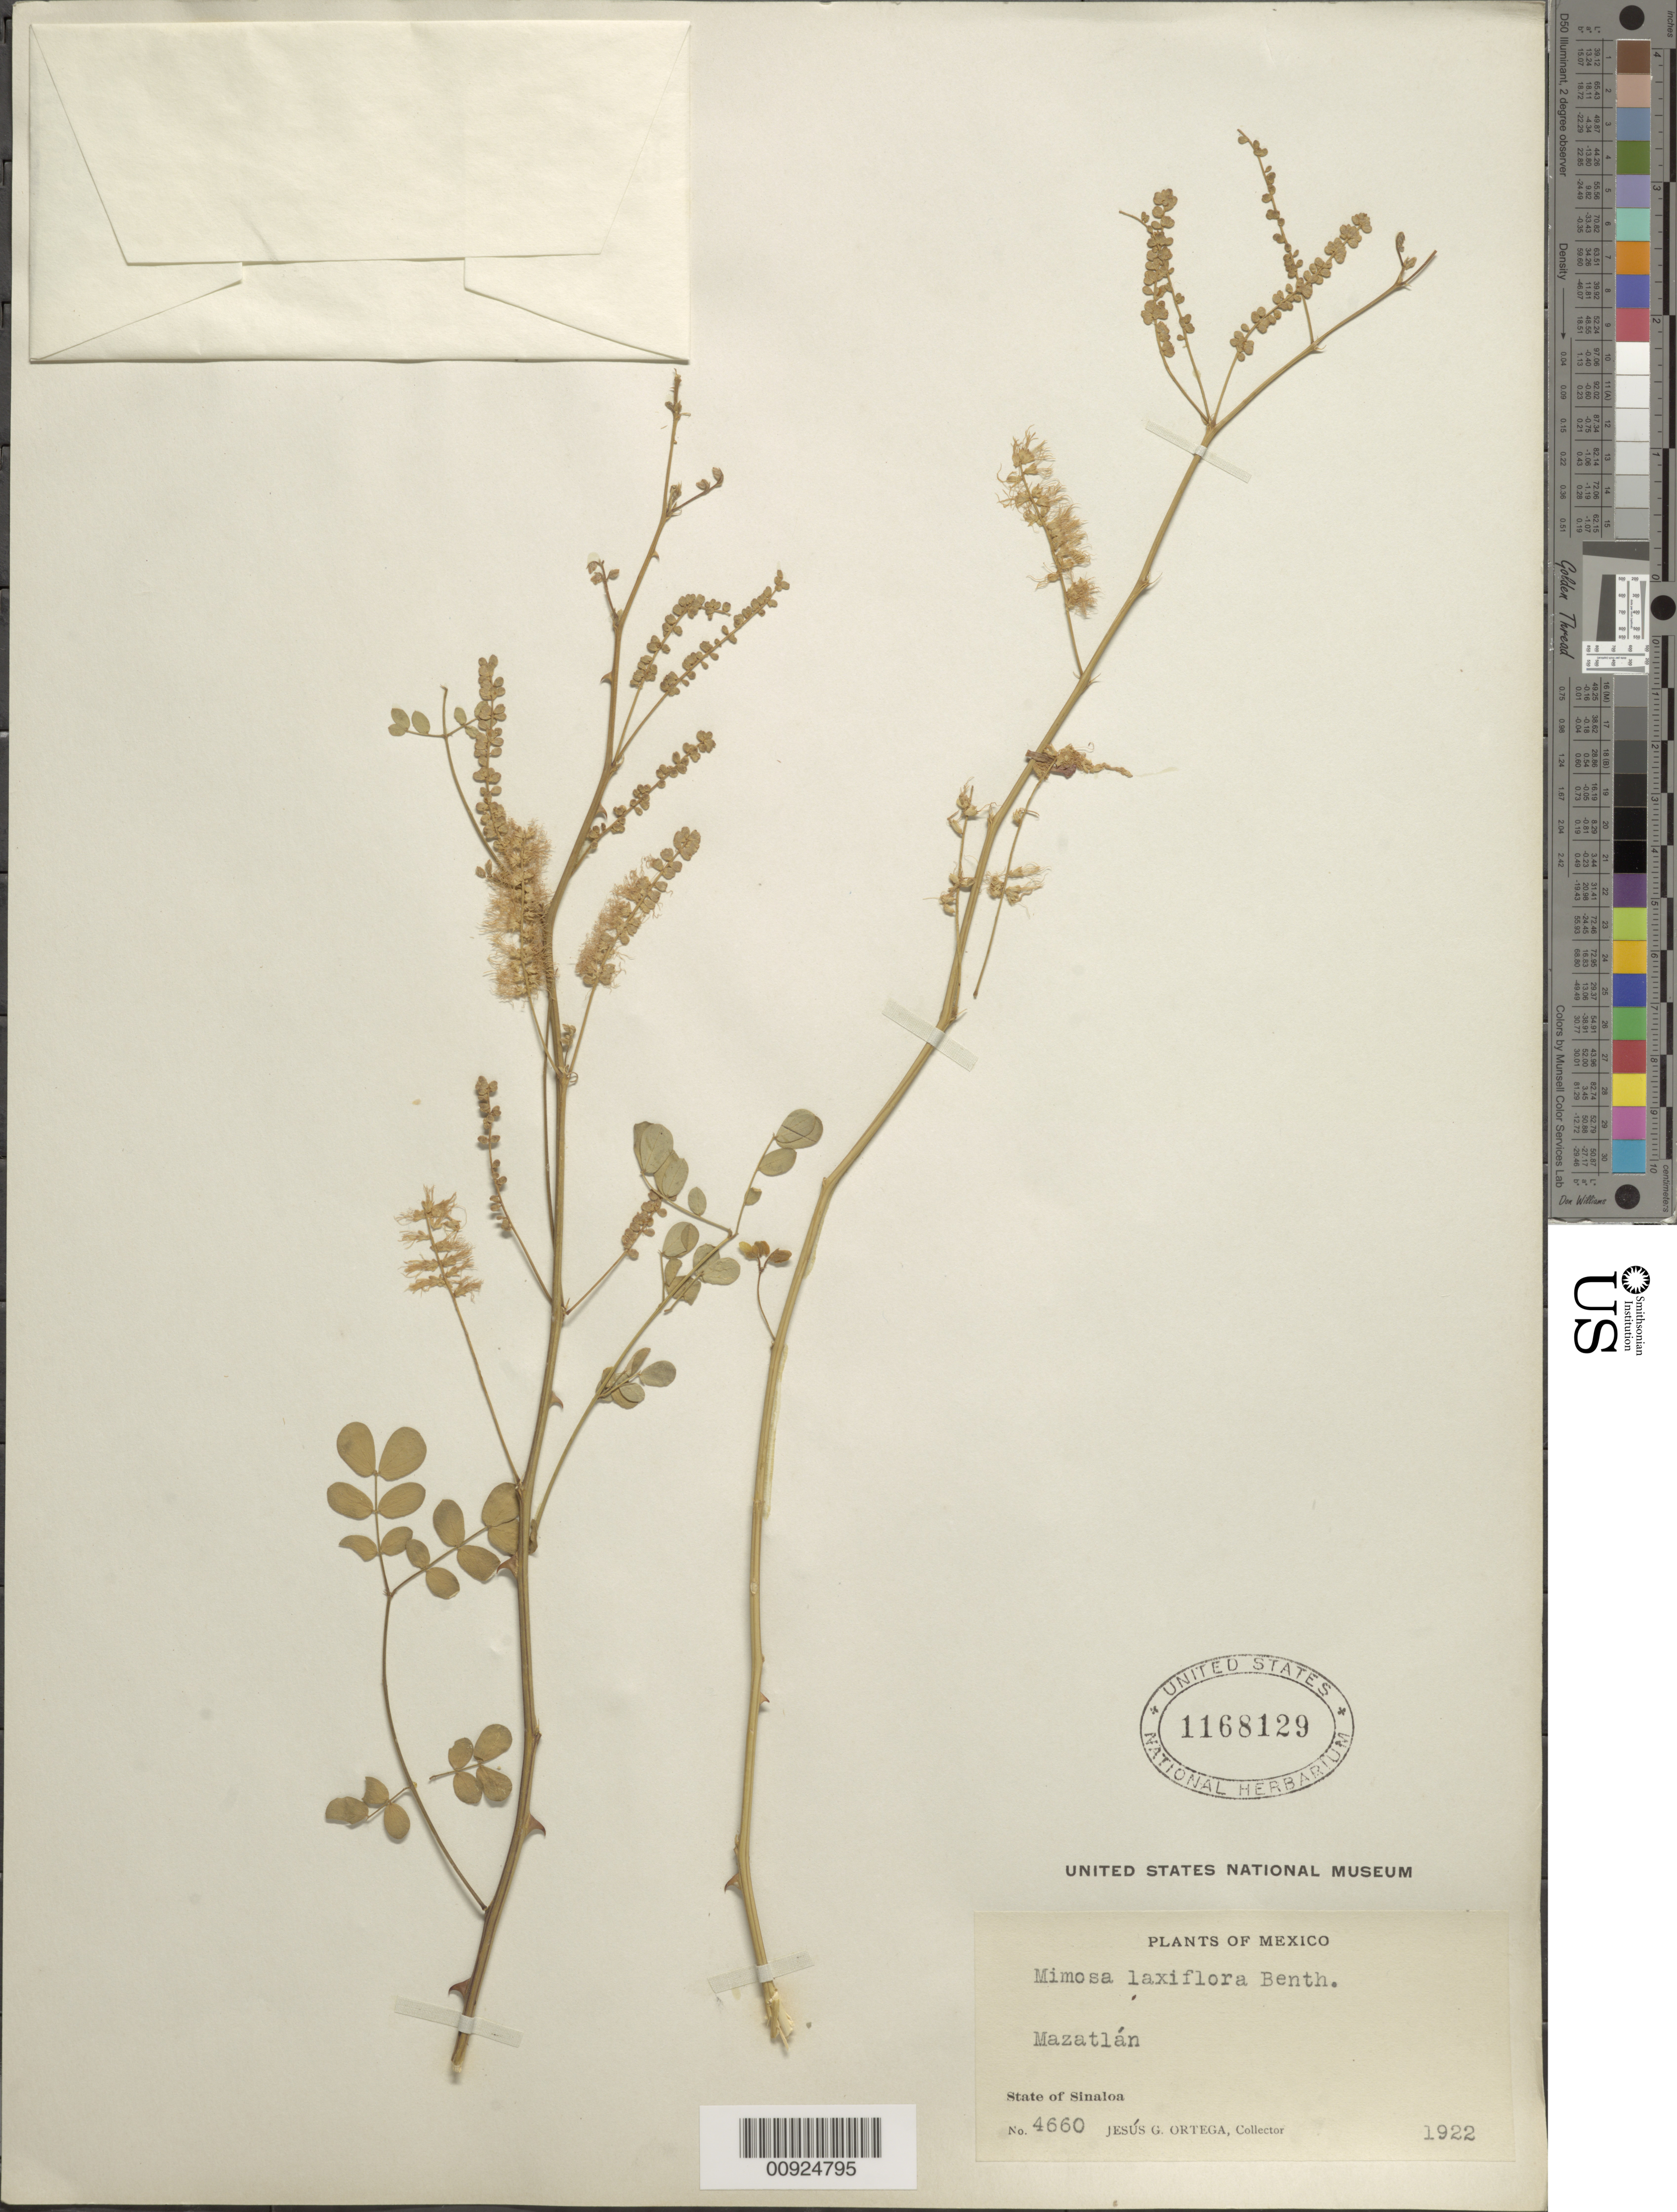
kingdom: Plantae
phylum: Tracheophyta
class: Magnoliopsida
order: Fabales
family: Fabaceae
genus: Mimosa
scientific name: Mimosa laxiflora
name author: Benth.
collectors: J. Ortega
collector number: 4660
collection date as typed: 1922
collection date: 1922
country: Mexico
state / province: Sinaloa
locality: Mazatlán, State of Sinaloa.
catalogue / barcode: US 1168129